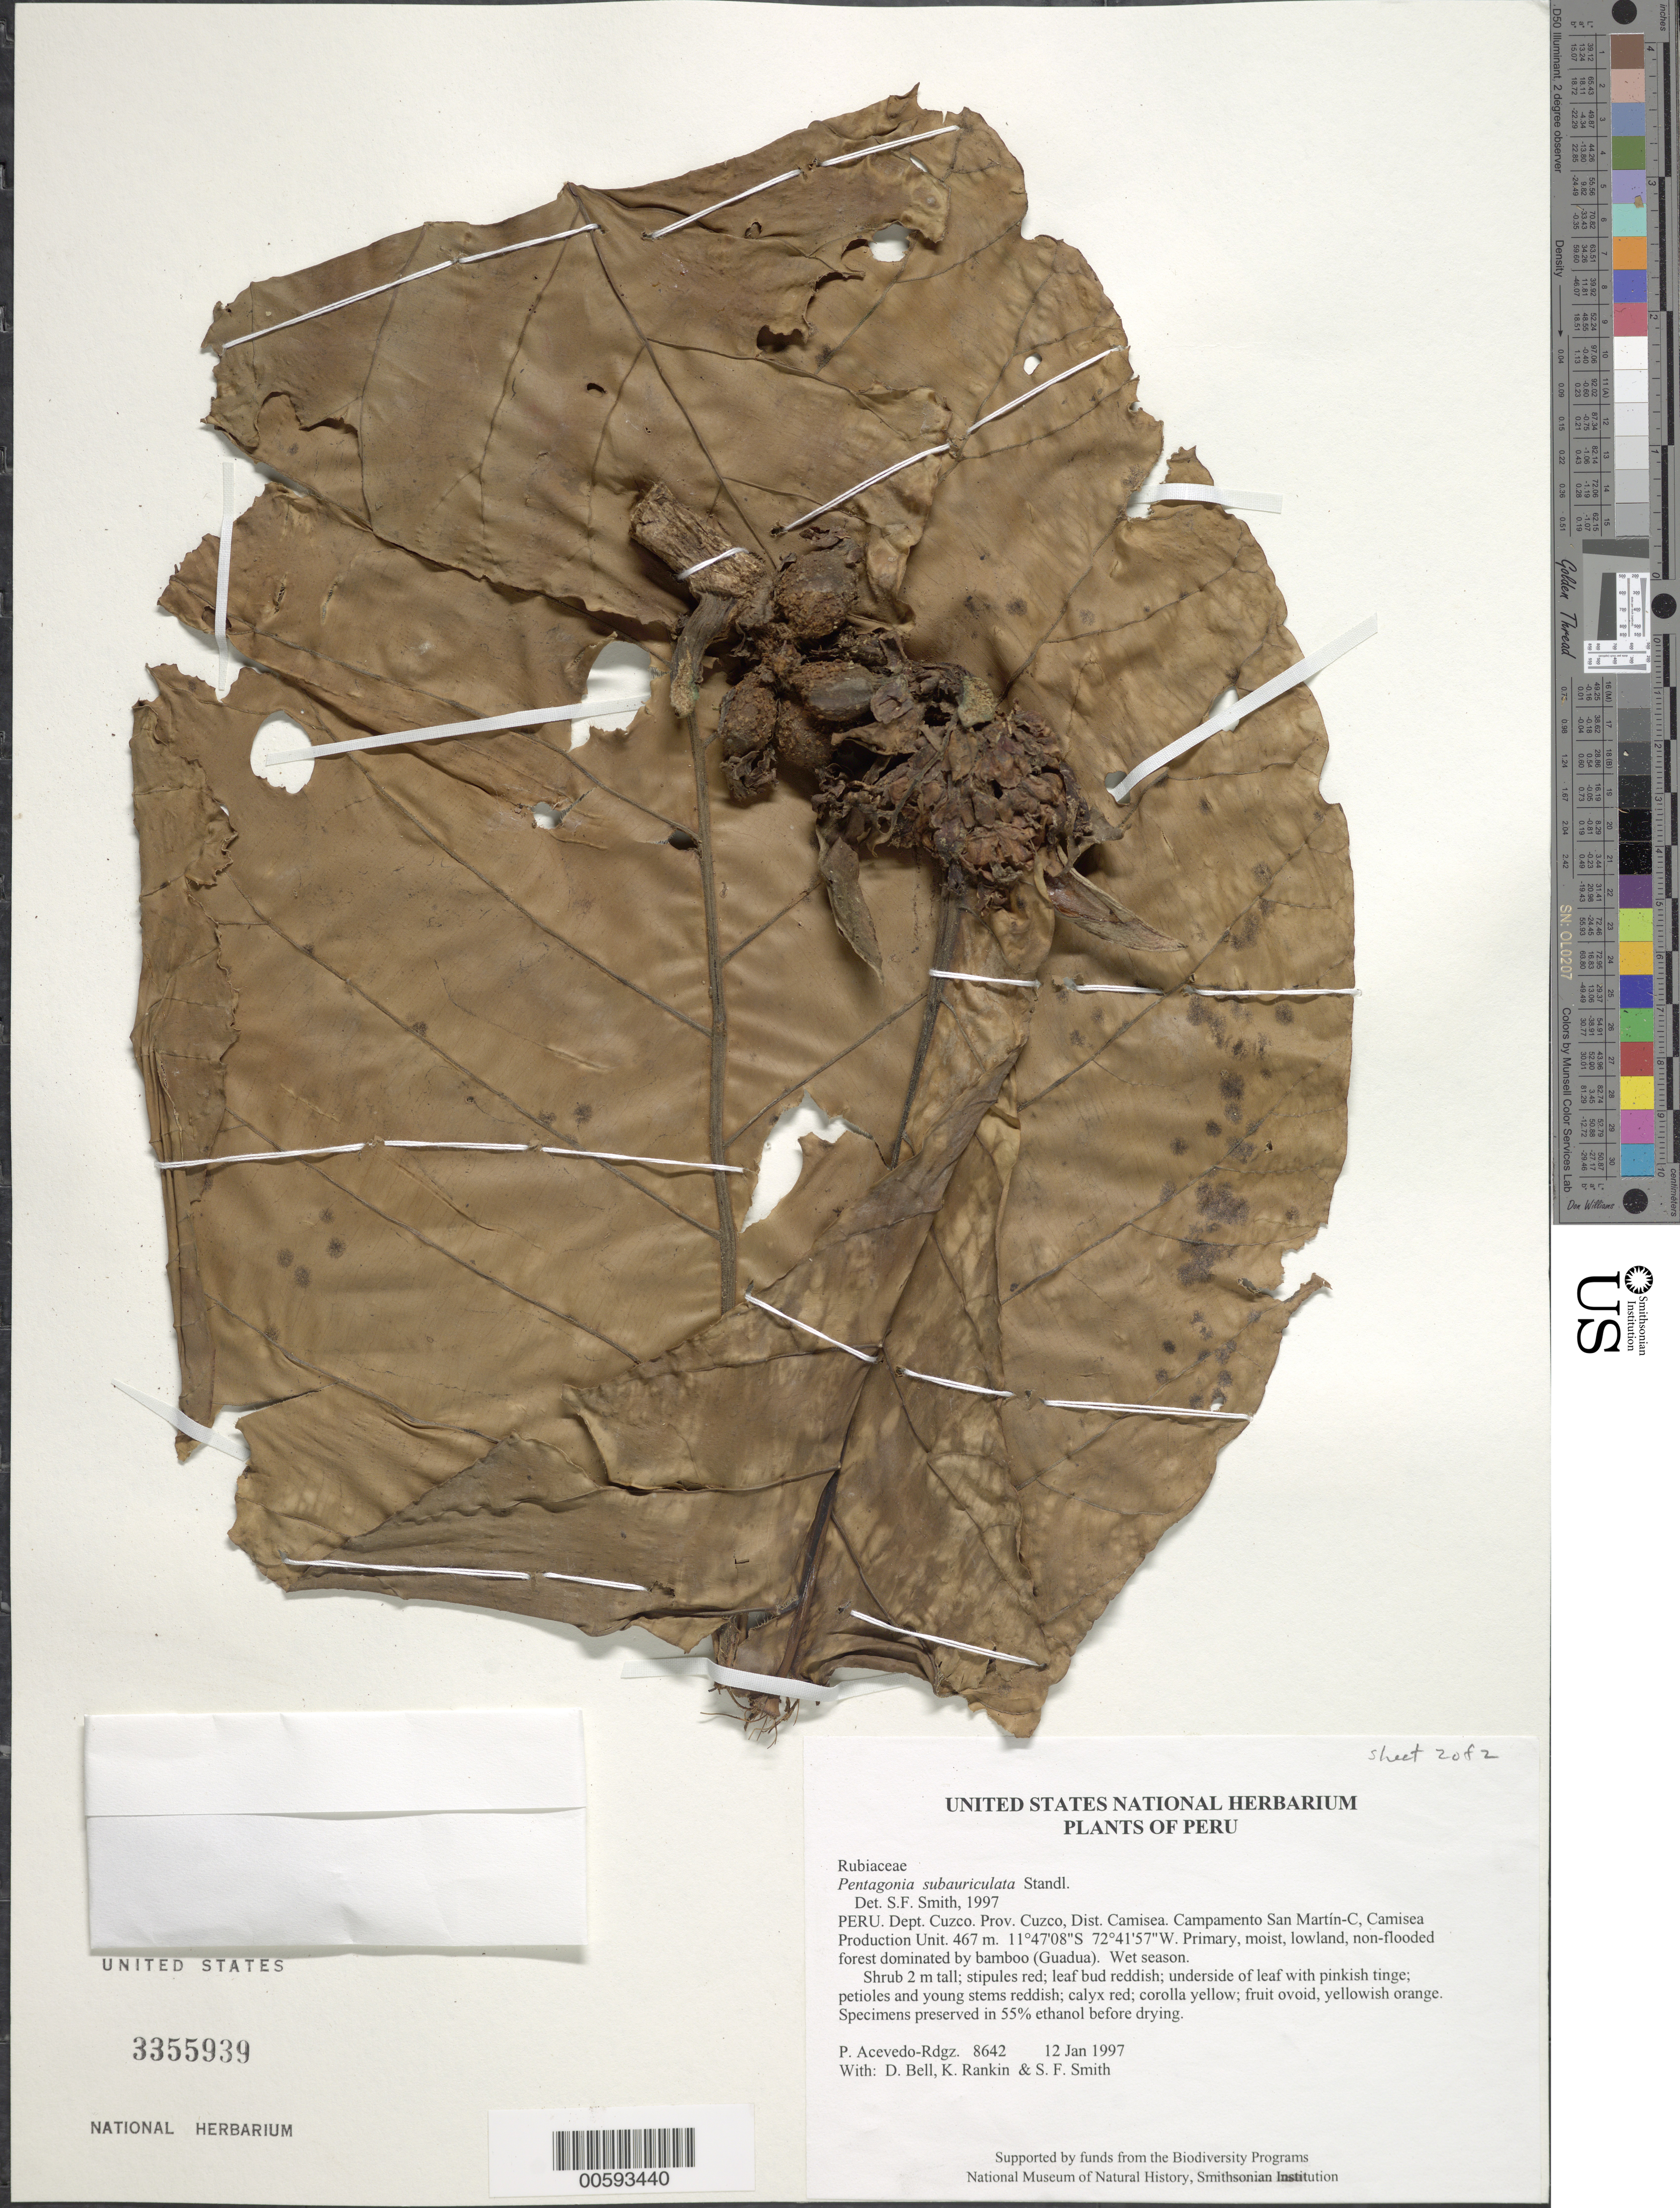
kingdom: Plantae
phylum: Tracheophyta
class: Magnoliopsida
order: Gentianales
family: Rubiaceae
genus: Pentagonia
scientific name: Pentagonia subauriculata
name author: Standl.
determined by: Smith, Stephen F., (US), NMNH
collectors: P. Acevedo-Rodr., D. A. Bell, K. B. Rankin & S.F. Smith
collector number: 8642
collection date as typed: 12 Jan 1997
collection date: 1997-01-12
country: Peru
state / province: Cusco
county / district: Cusco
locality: Districto Camisea, Campamento San Martín-C, Camisea Production Unit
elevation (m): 467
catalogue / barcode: US 3355939